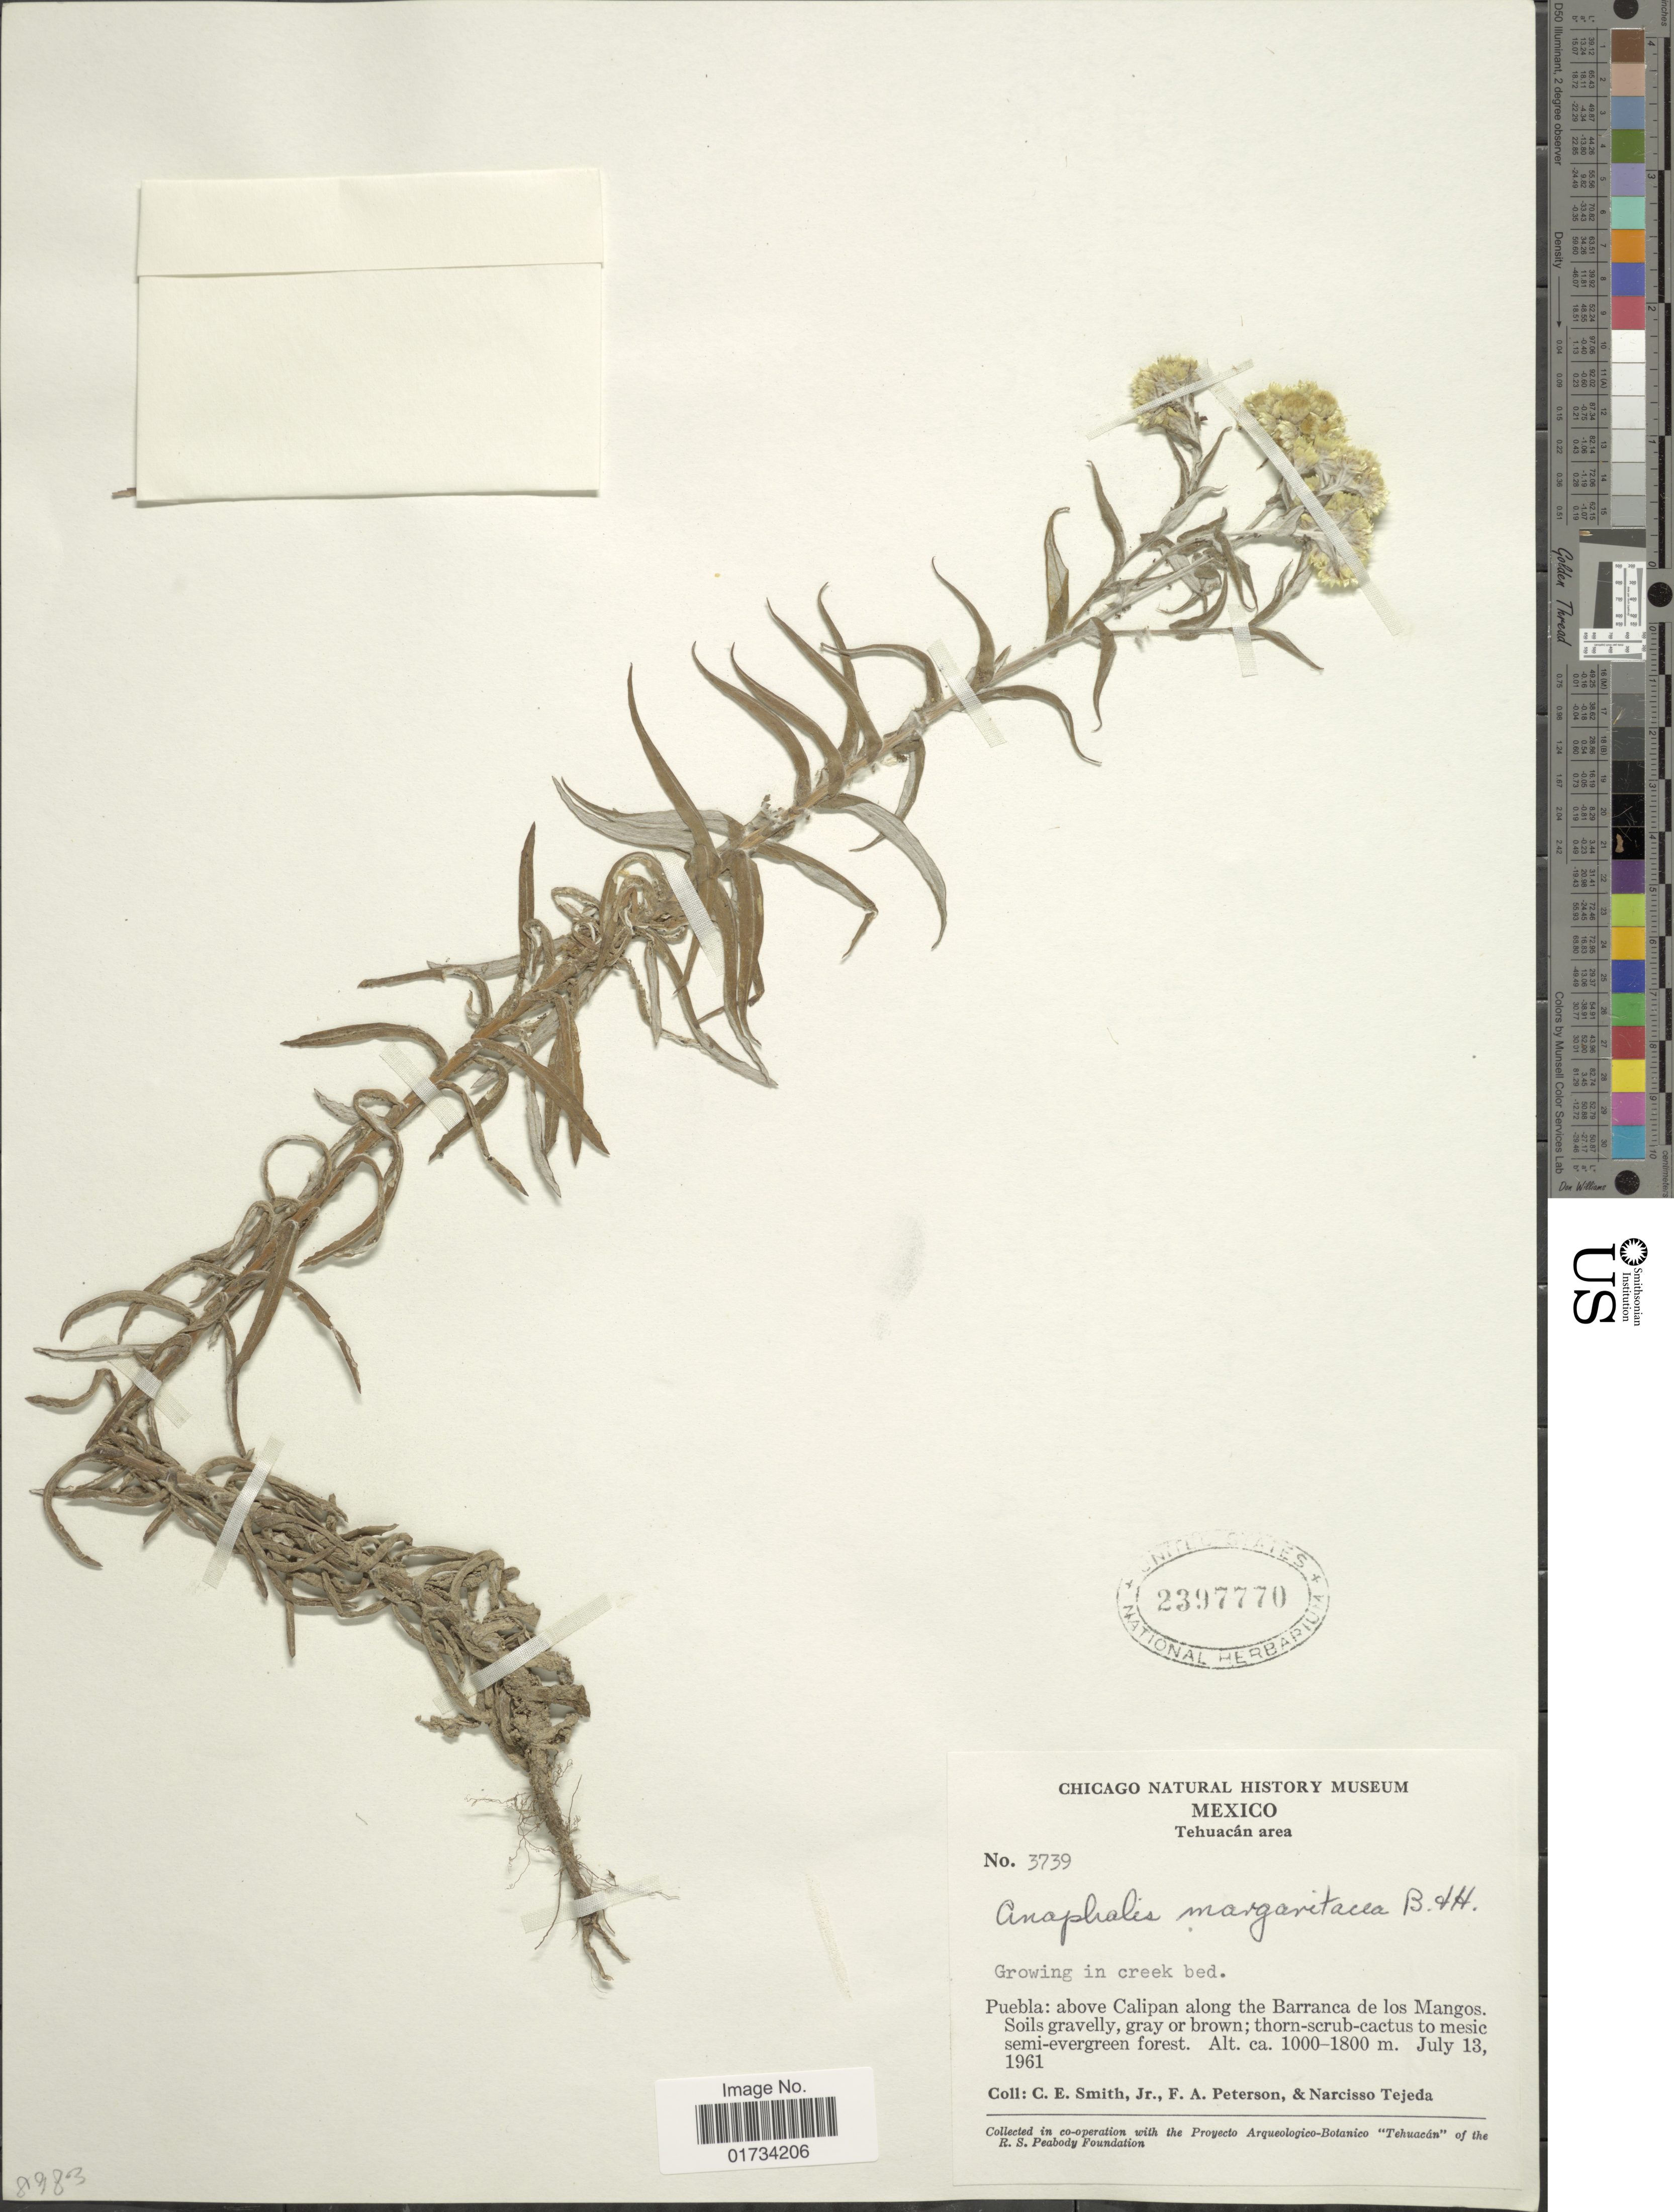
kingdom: Plantae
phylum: Tracheophyta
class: Magnoliopsida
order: Asterales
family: Asteraceae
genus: Anaphalis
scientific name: Anaphalis margaritacea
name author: (L.) Benth. & Hook. f.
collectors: C. E. Smith Jr., F. A. Peterson & N. Tejeda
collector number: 3739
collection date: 1961-07-13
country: Mexico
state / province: Puebla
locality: Tehuacán area, growing in creek bed, above Calipan along the Barranca de los Mangos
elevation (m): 1000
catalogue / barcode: US 2397770